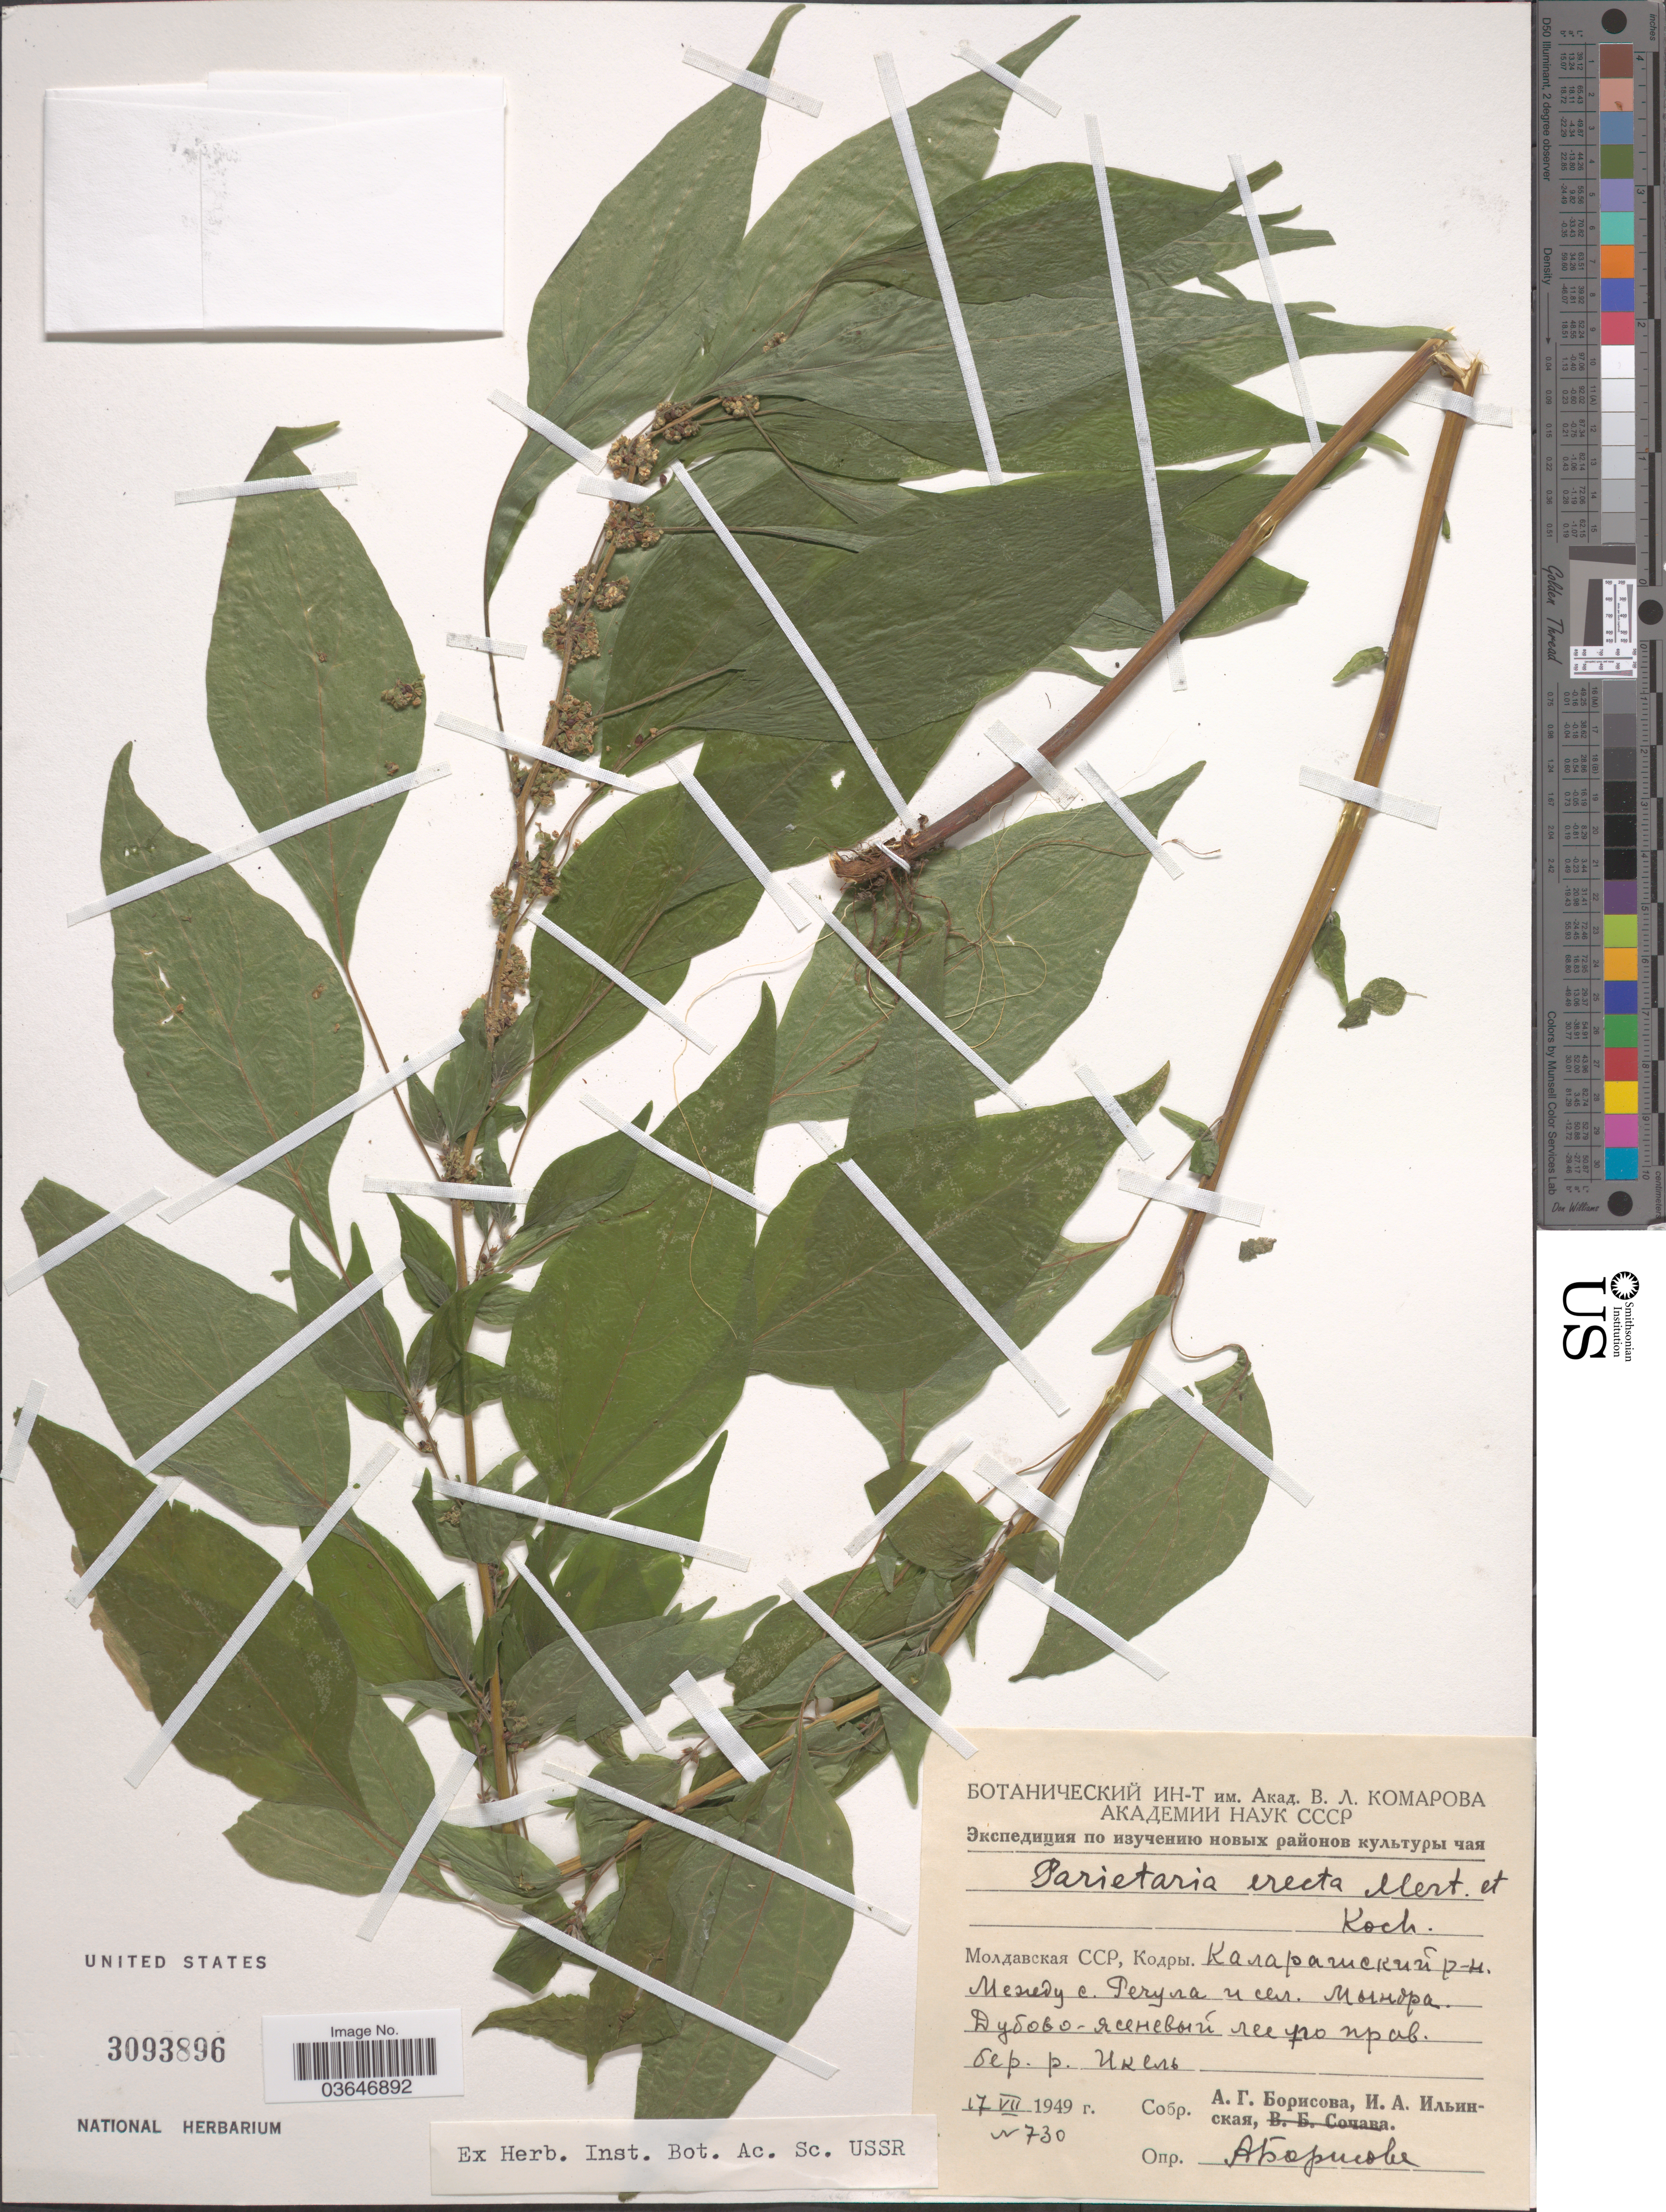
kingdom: Plantae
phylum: Tracheophyta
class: Magnoliopsida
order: Rosales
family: Urticaceae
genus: Parietaria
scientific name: Parietaria erecta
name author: Mert. ex W.D.J. Koch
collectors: A. Borisova & I. Ilinskaya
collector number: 730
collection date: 1949-07-17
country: Moldova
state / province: Calarasi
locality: Between villages Raciula and Mindra, right shore of river Ichel.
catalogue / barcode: US 3093896